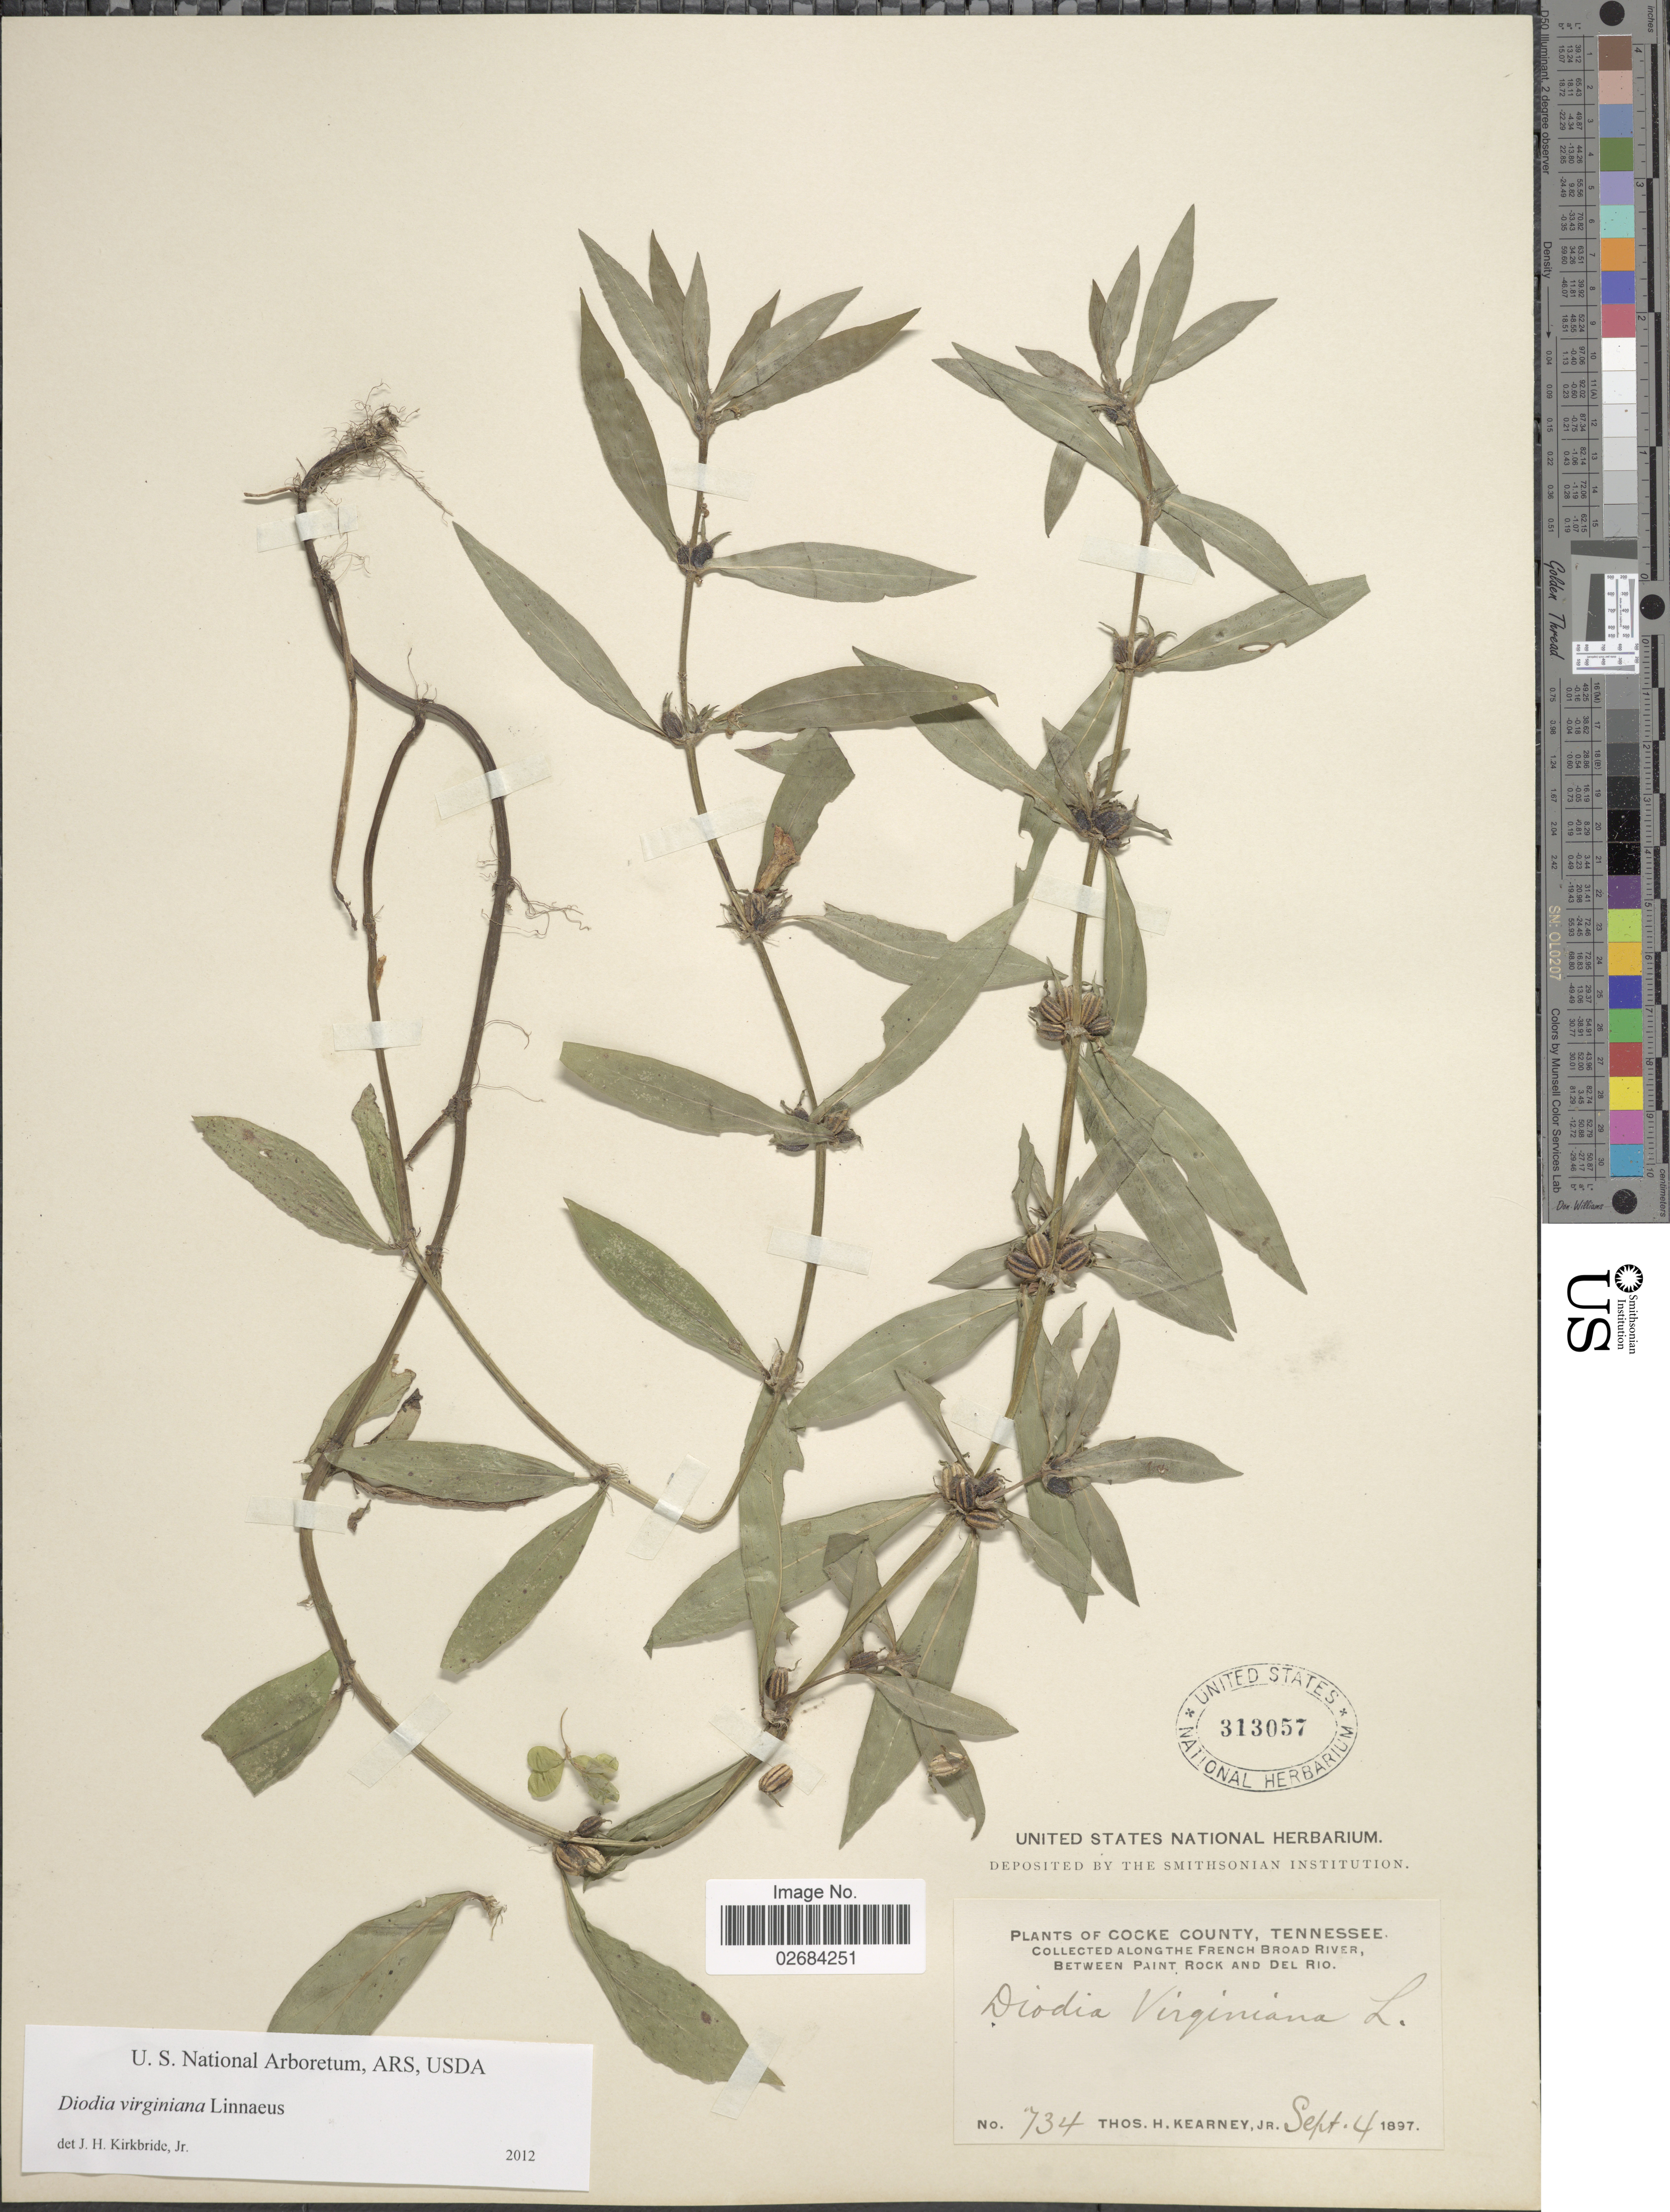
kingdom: Plantae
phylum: Tracheophyta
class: Magnoliopsida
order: Gentianales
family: Rubiaceae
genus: Diodia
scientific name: Diodia virginiana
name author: L.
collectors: T. H. Kearney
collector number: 734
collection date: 1897-09-04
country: United States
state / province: Tennessee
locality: Cocke County. Along the French Broad River, Between Paint Rock and Del Rio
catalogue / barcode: US 313057